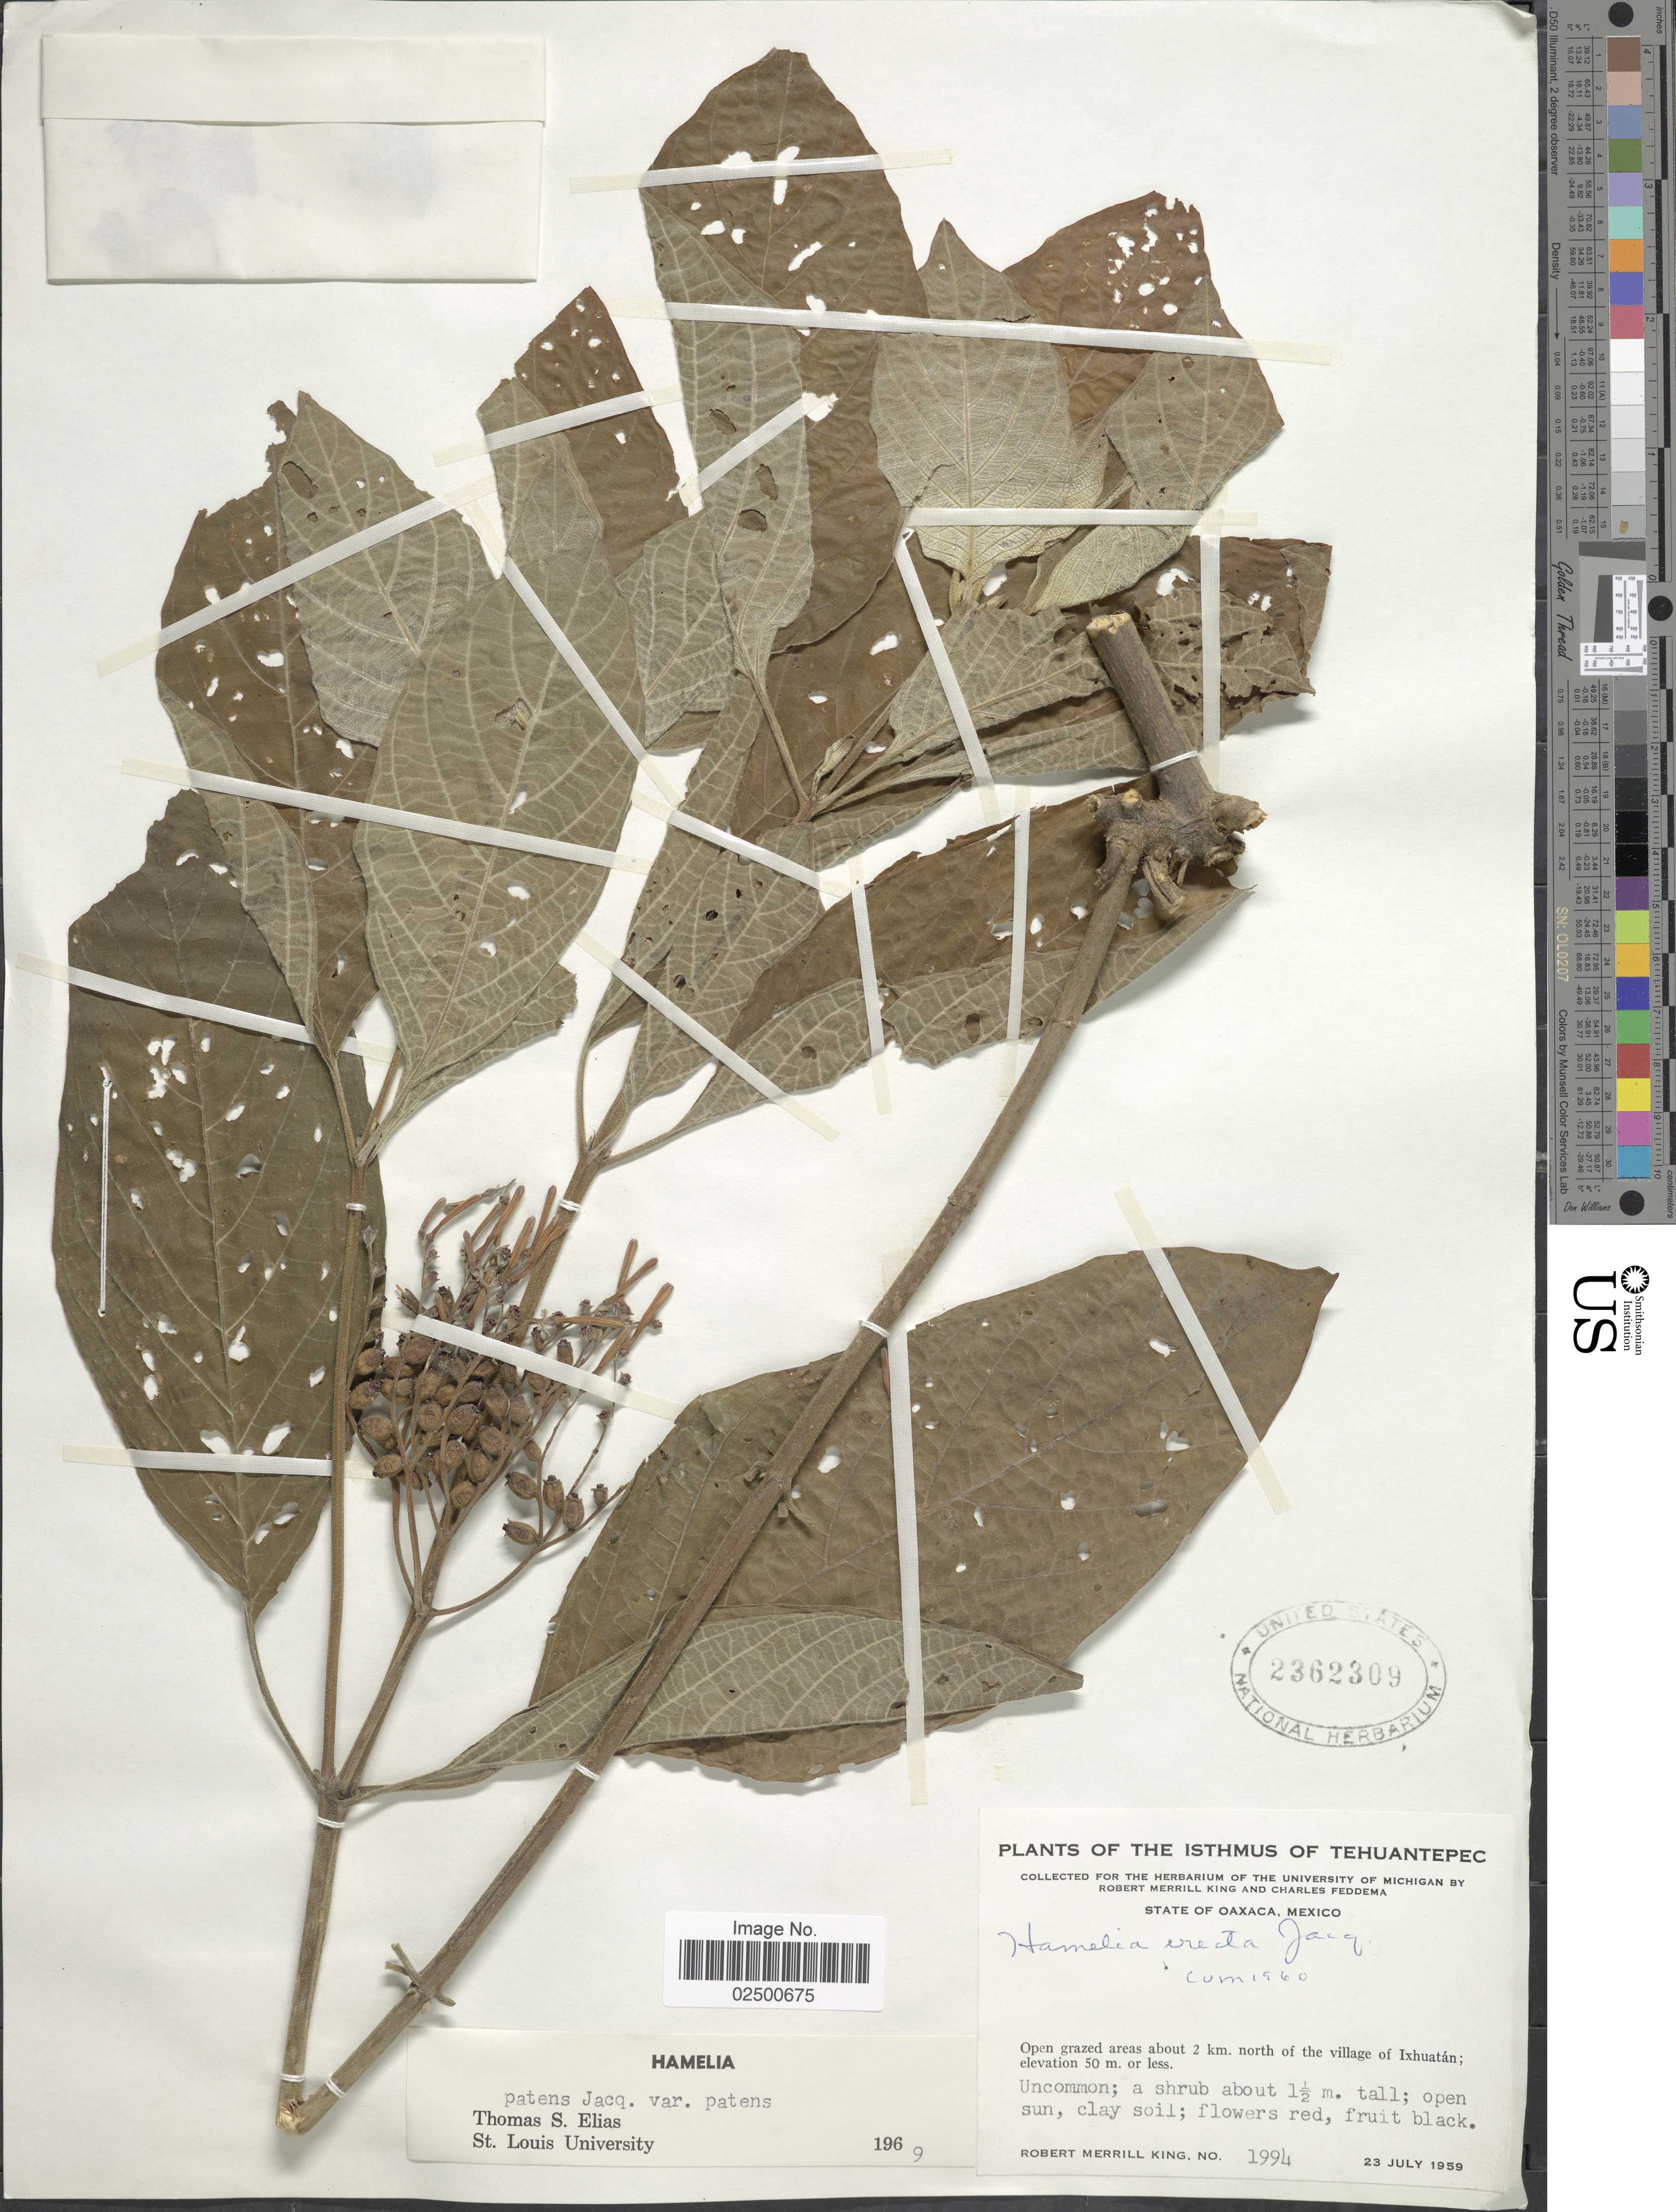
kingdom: Plantae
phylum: Tracheophyta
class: Magnoliopsida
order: Gentianales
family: Rubiaceae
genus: Hamelia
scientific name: Hamelia patens var. patens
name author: Jacq.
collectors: R. M. King & C. Feddema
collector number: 1994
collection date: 1959-07-23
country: Mexico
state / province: Oaxaca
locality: Open grazed areas about 2 km. north of the village of Ixhuatan.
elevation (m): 50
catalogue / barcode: US 2362309